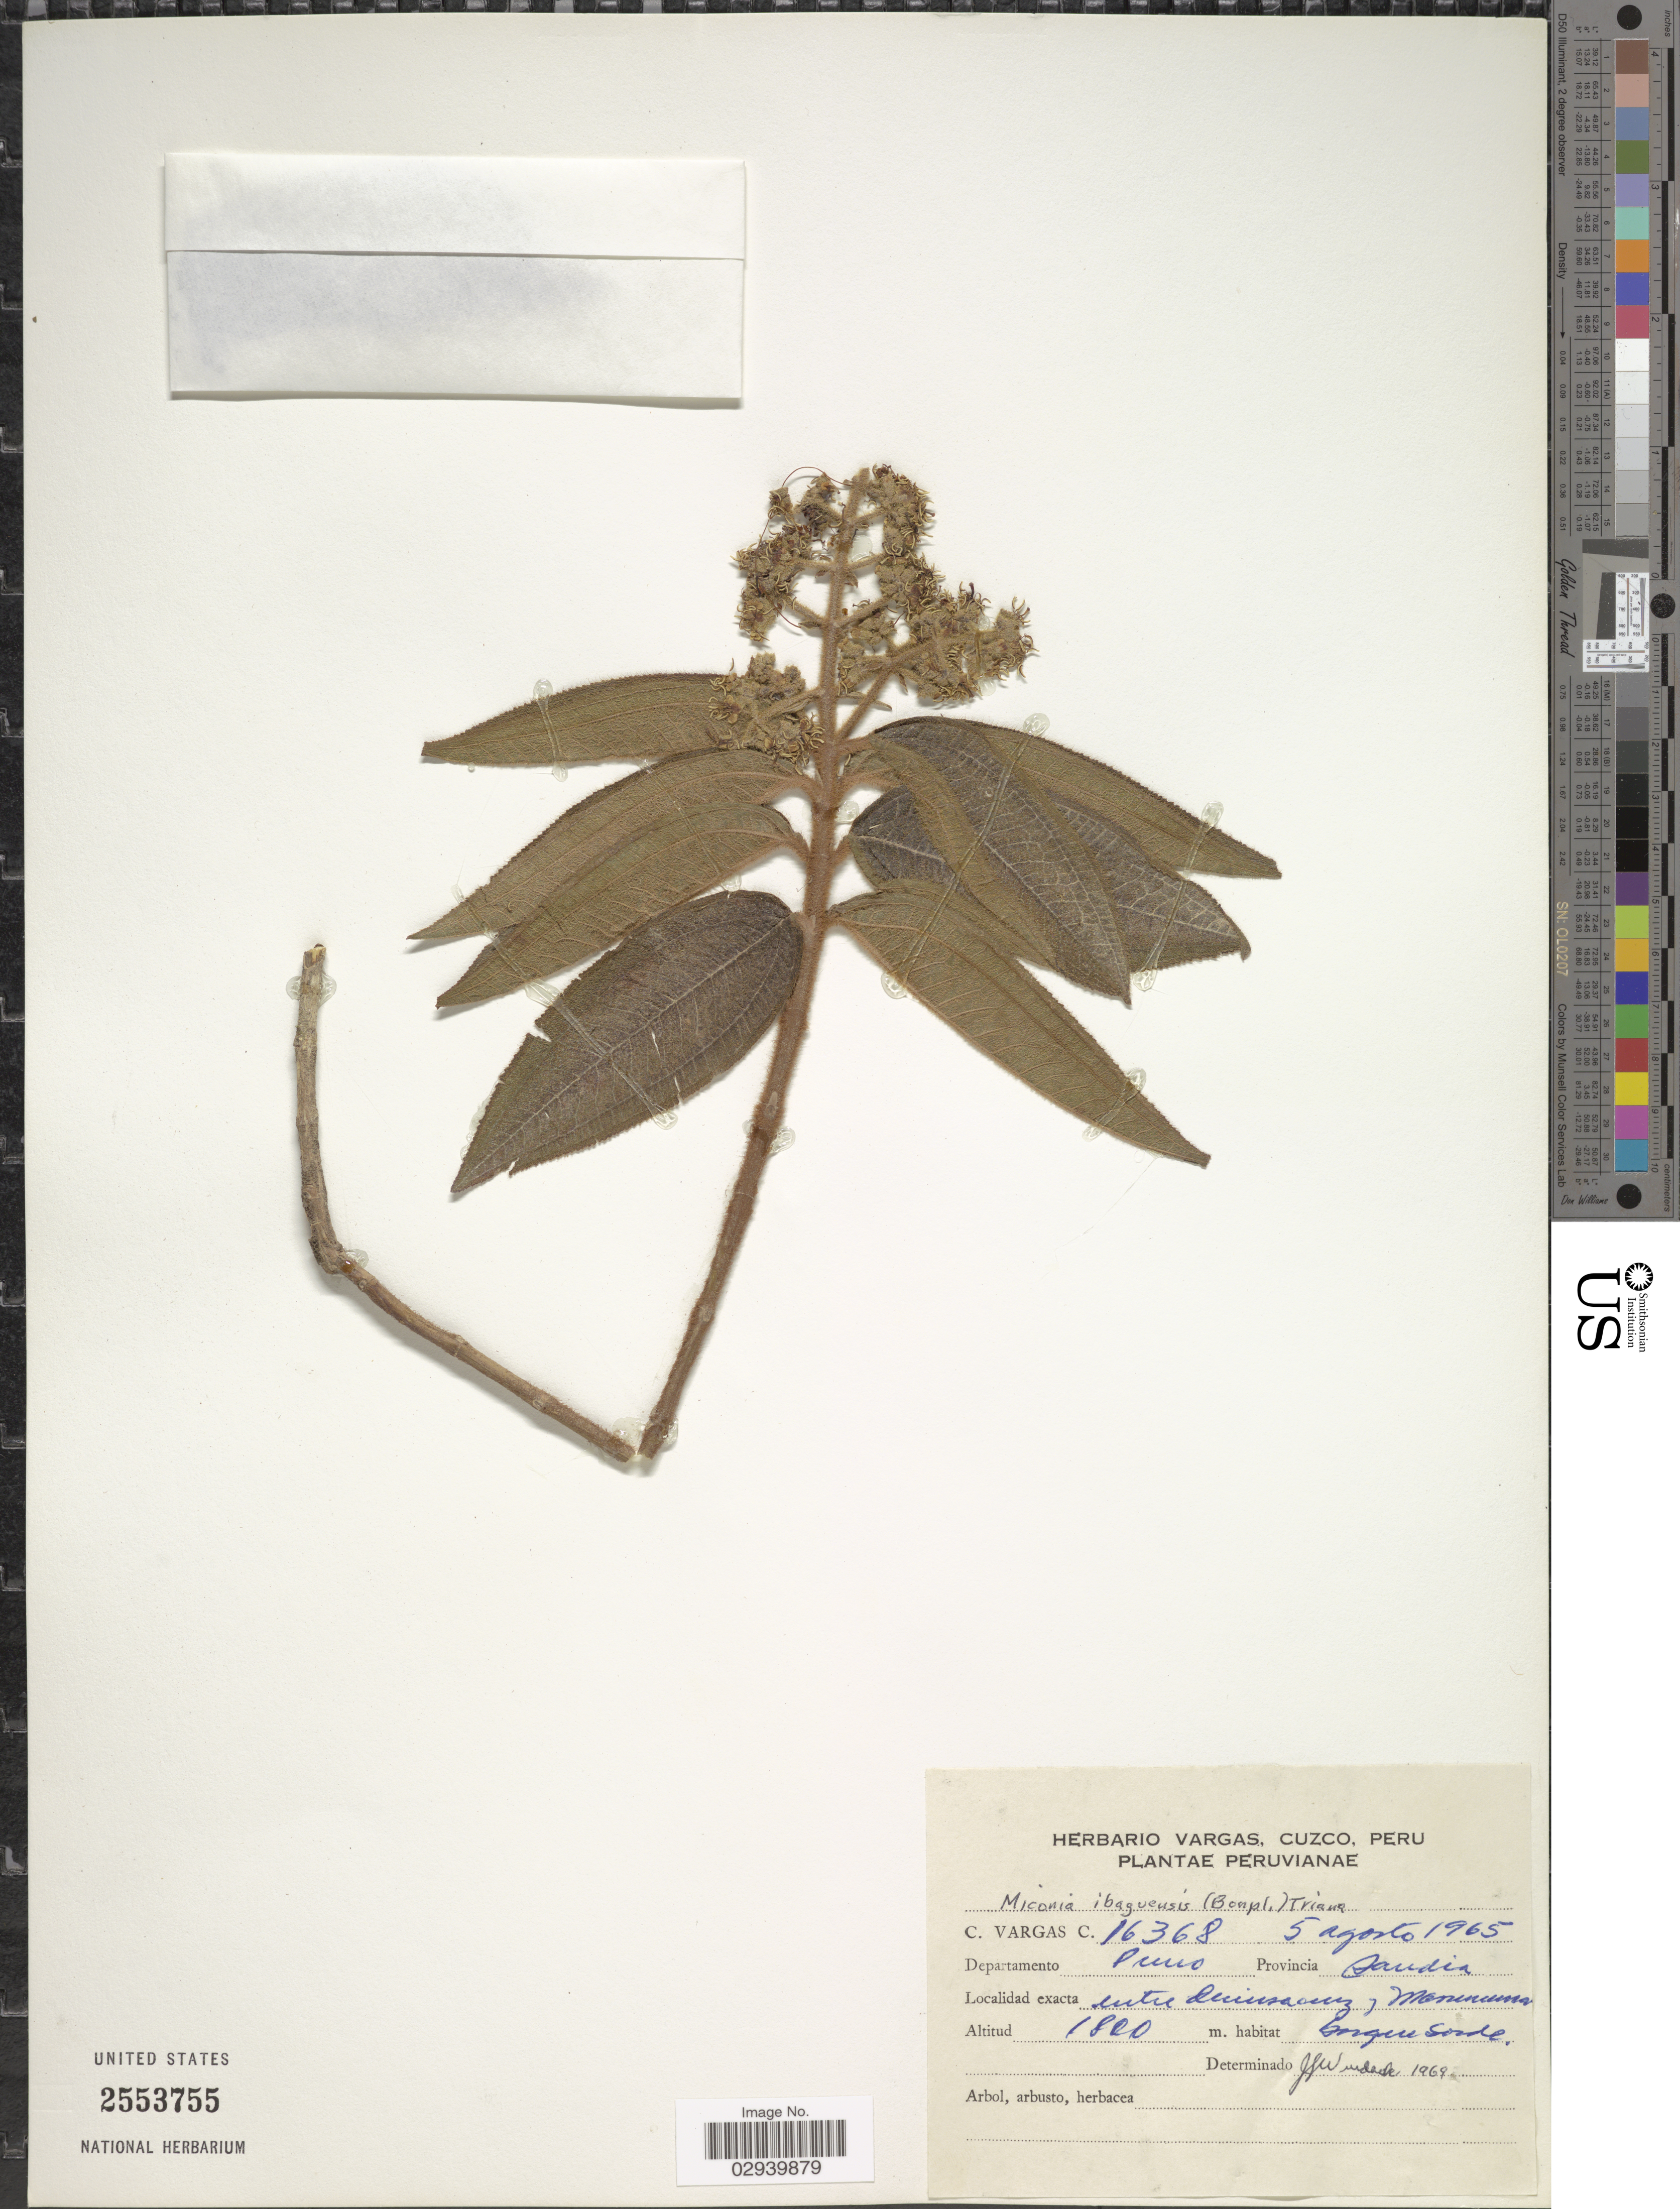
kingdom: Plantae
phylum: Tracheophyta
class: Magnoliopsida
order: Myrtales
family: Melastomataceae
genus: Miconia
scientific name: Miconia ibaguensis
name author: (Bonpl.) Triana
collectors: C. Vargas Calderón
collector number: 16368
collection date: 1965-08-05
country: Peru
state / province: Puno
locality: Departamento Puno. Provincia Sandia. Entre Quimsacruz, Muruncunca.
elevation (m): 1800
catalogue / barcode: US 2553755